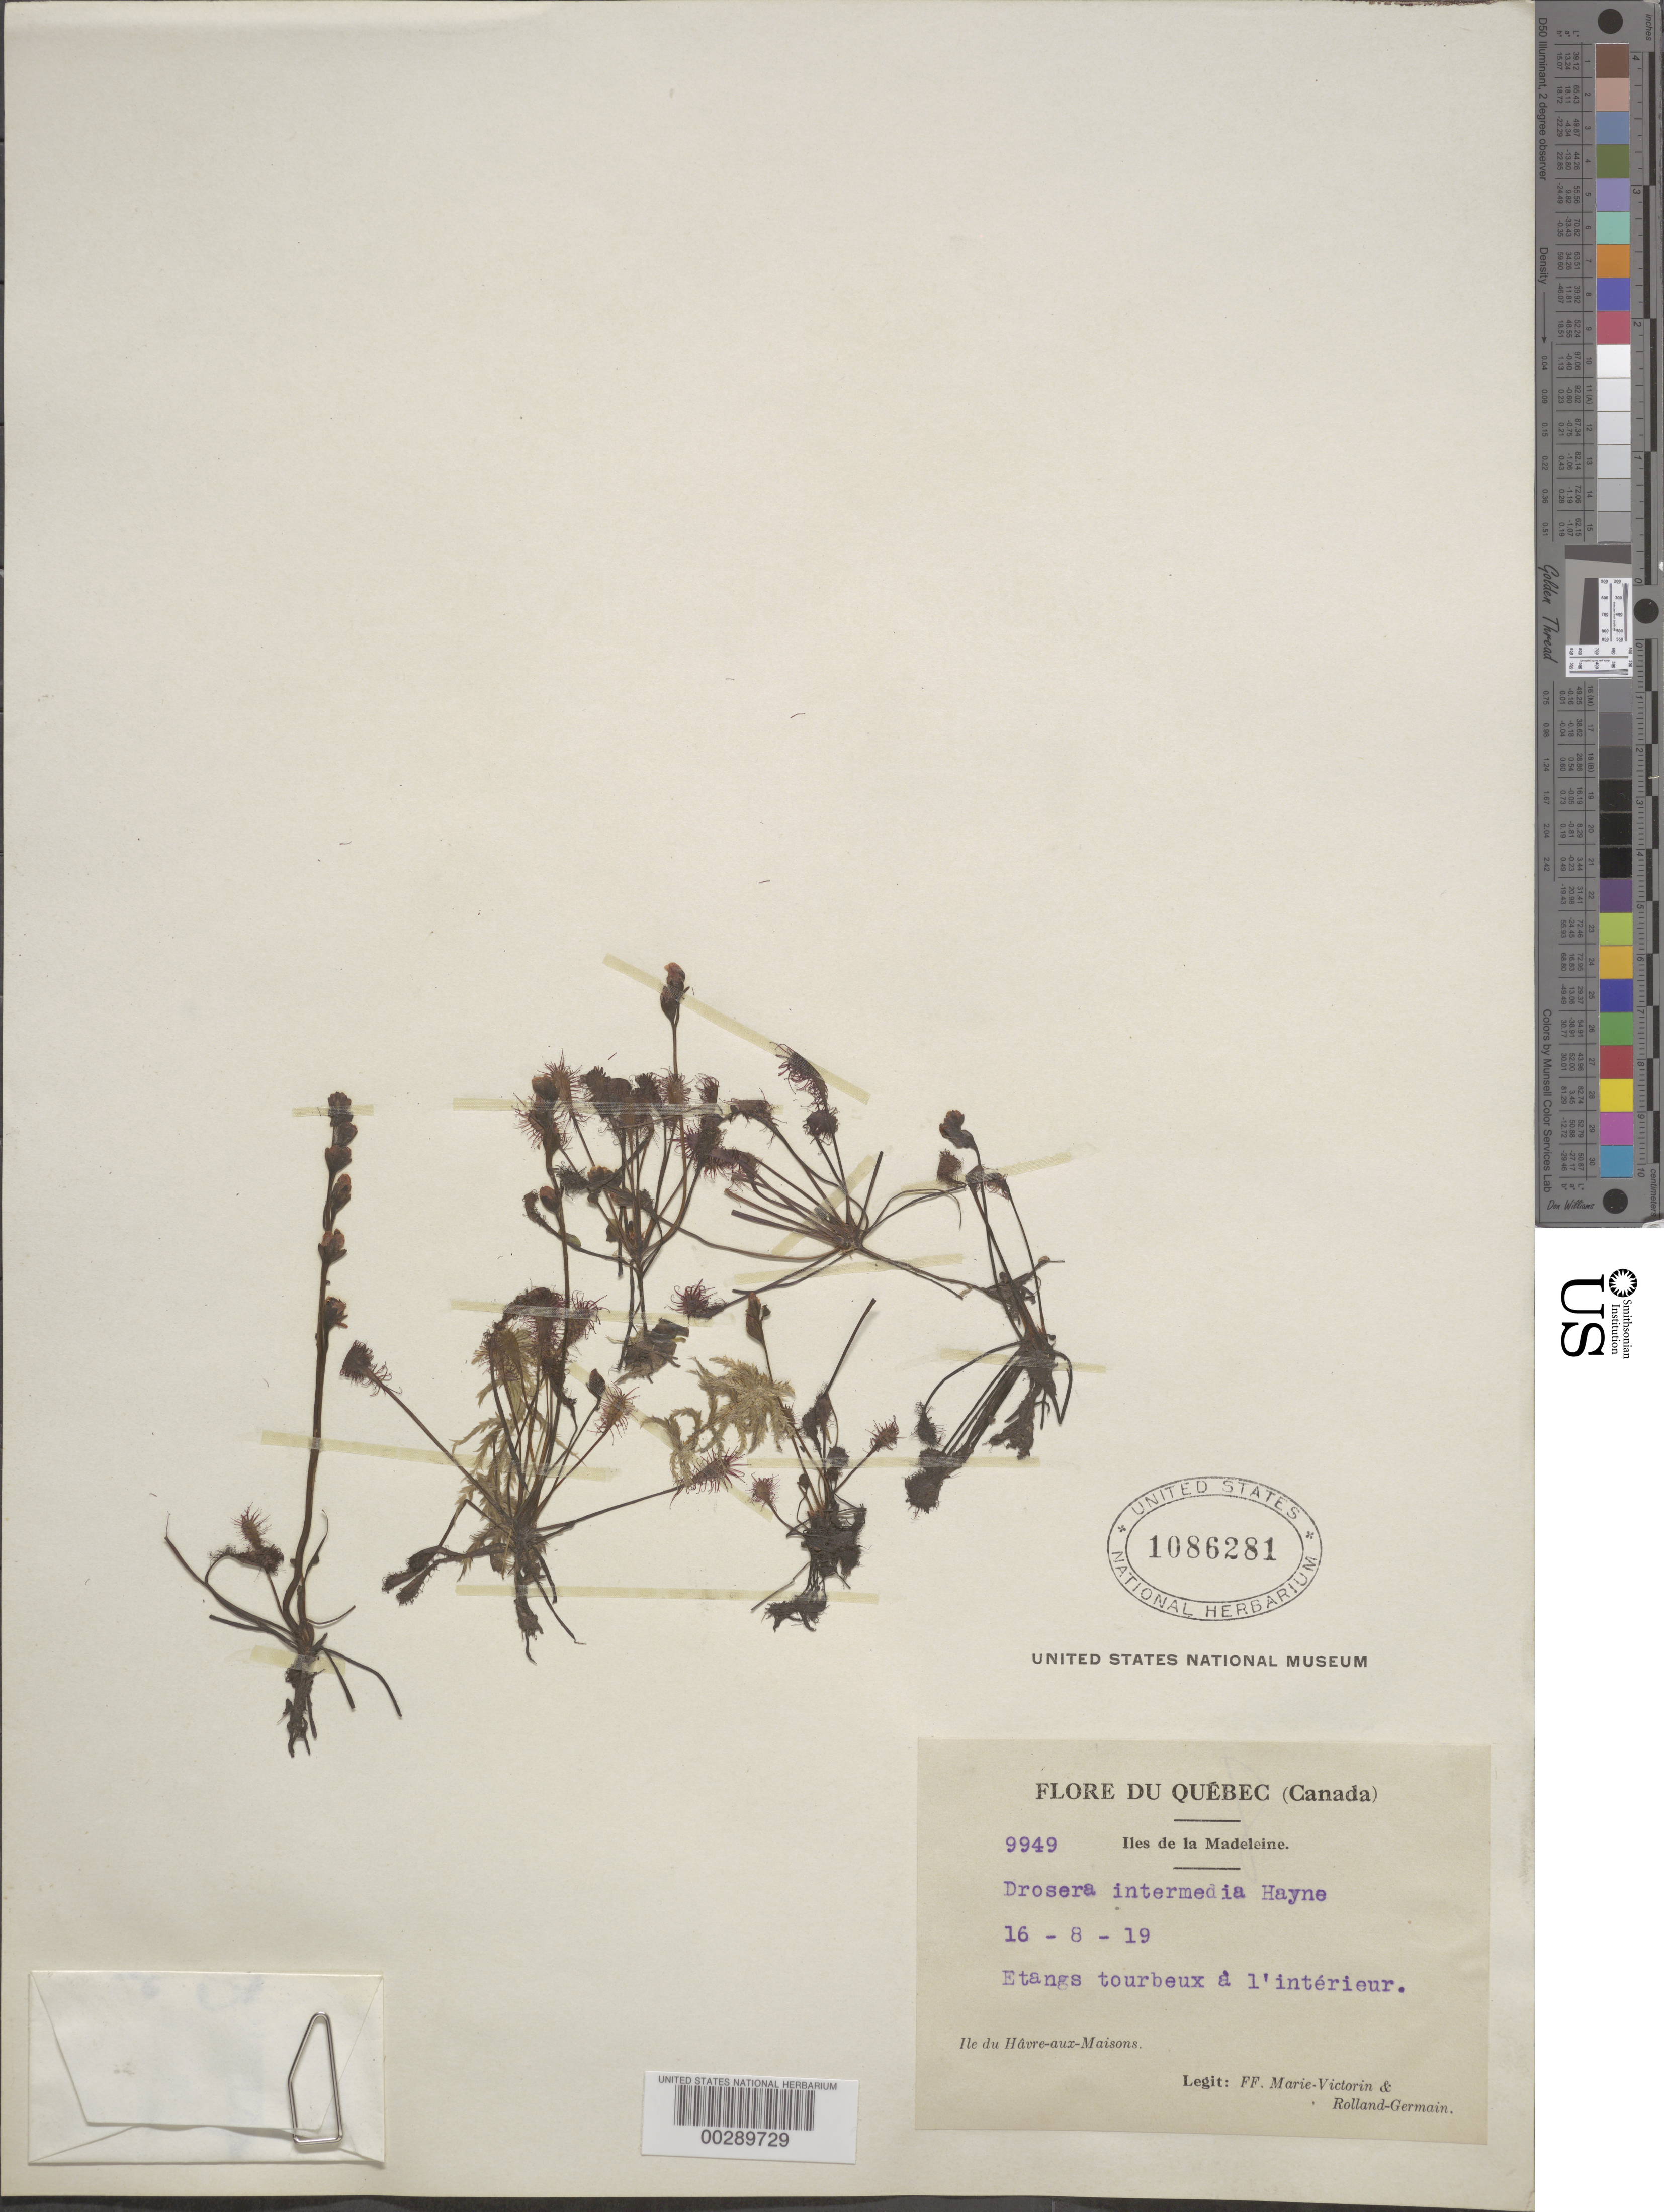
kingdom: Plantae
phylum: Tracheophyta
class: Magnoliopsida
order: Caryophyllales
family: Droseraceae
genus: Drosera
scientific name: Drosera intermedia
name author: Hayne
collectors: Fr. Marie-Victorin & Rolland-Germain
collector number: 9949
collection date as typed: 16 Aug 1919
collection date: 1919-08-16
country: Canada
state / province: Quebec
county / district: Les Îles-de-la-madeleine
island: Ile du Havre aux Maisons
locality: Iles de madeleine, ile du havre-aux-maisons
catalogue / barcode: US 1086281